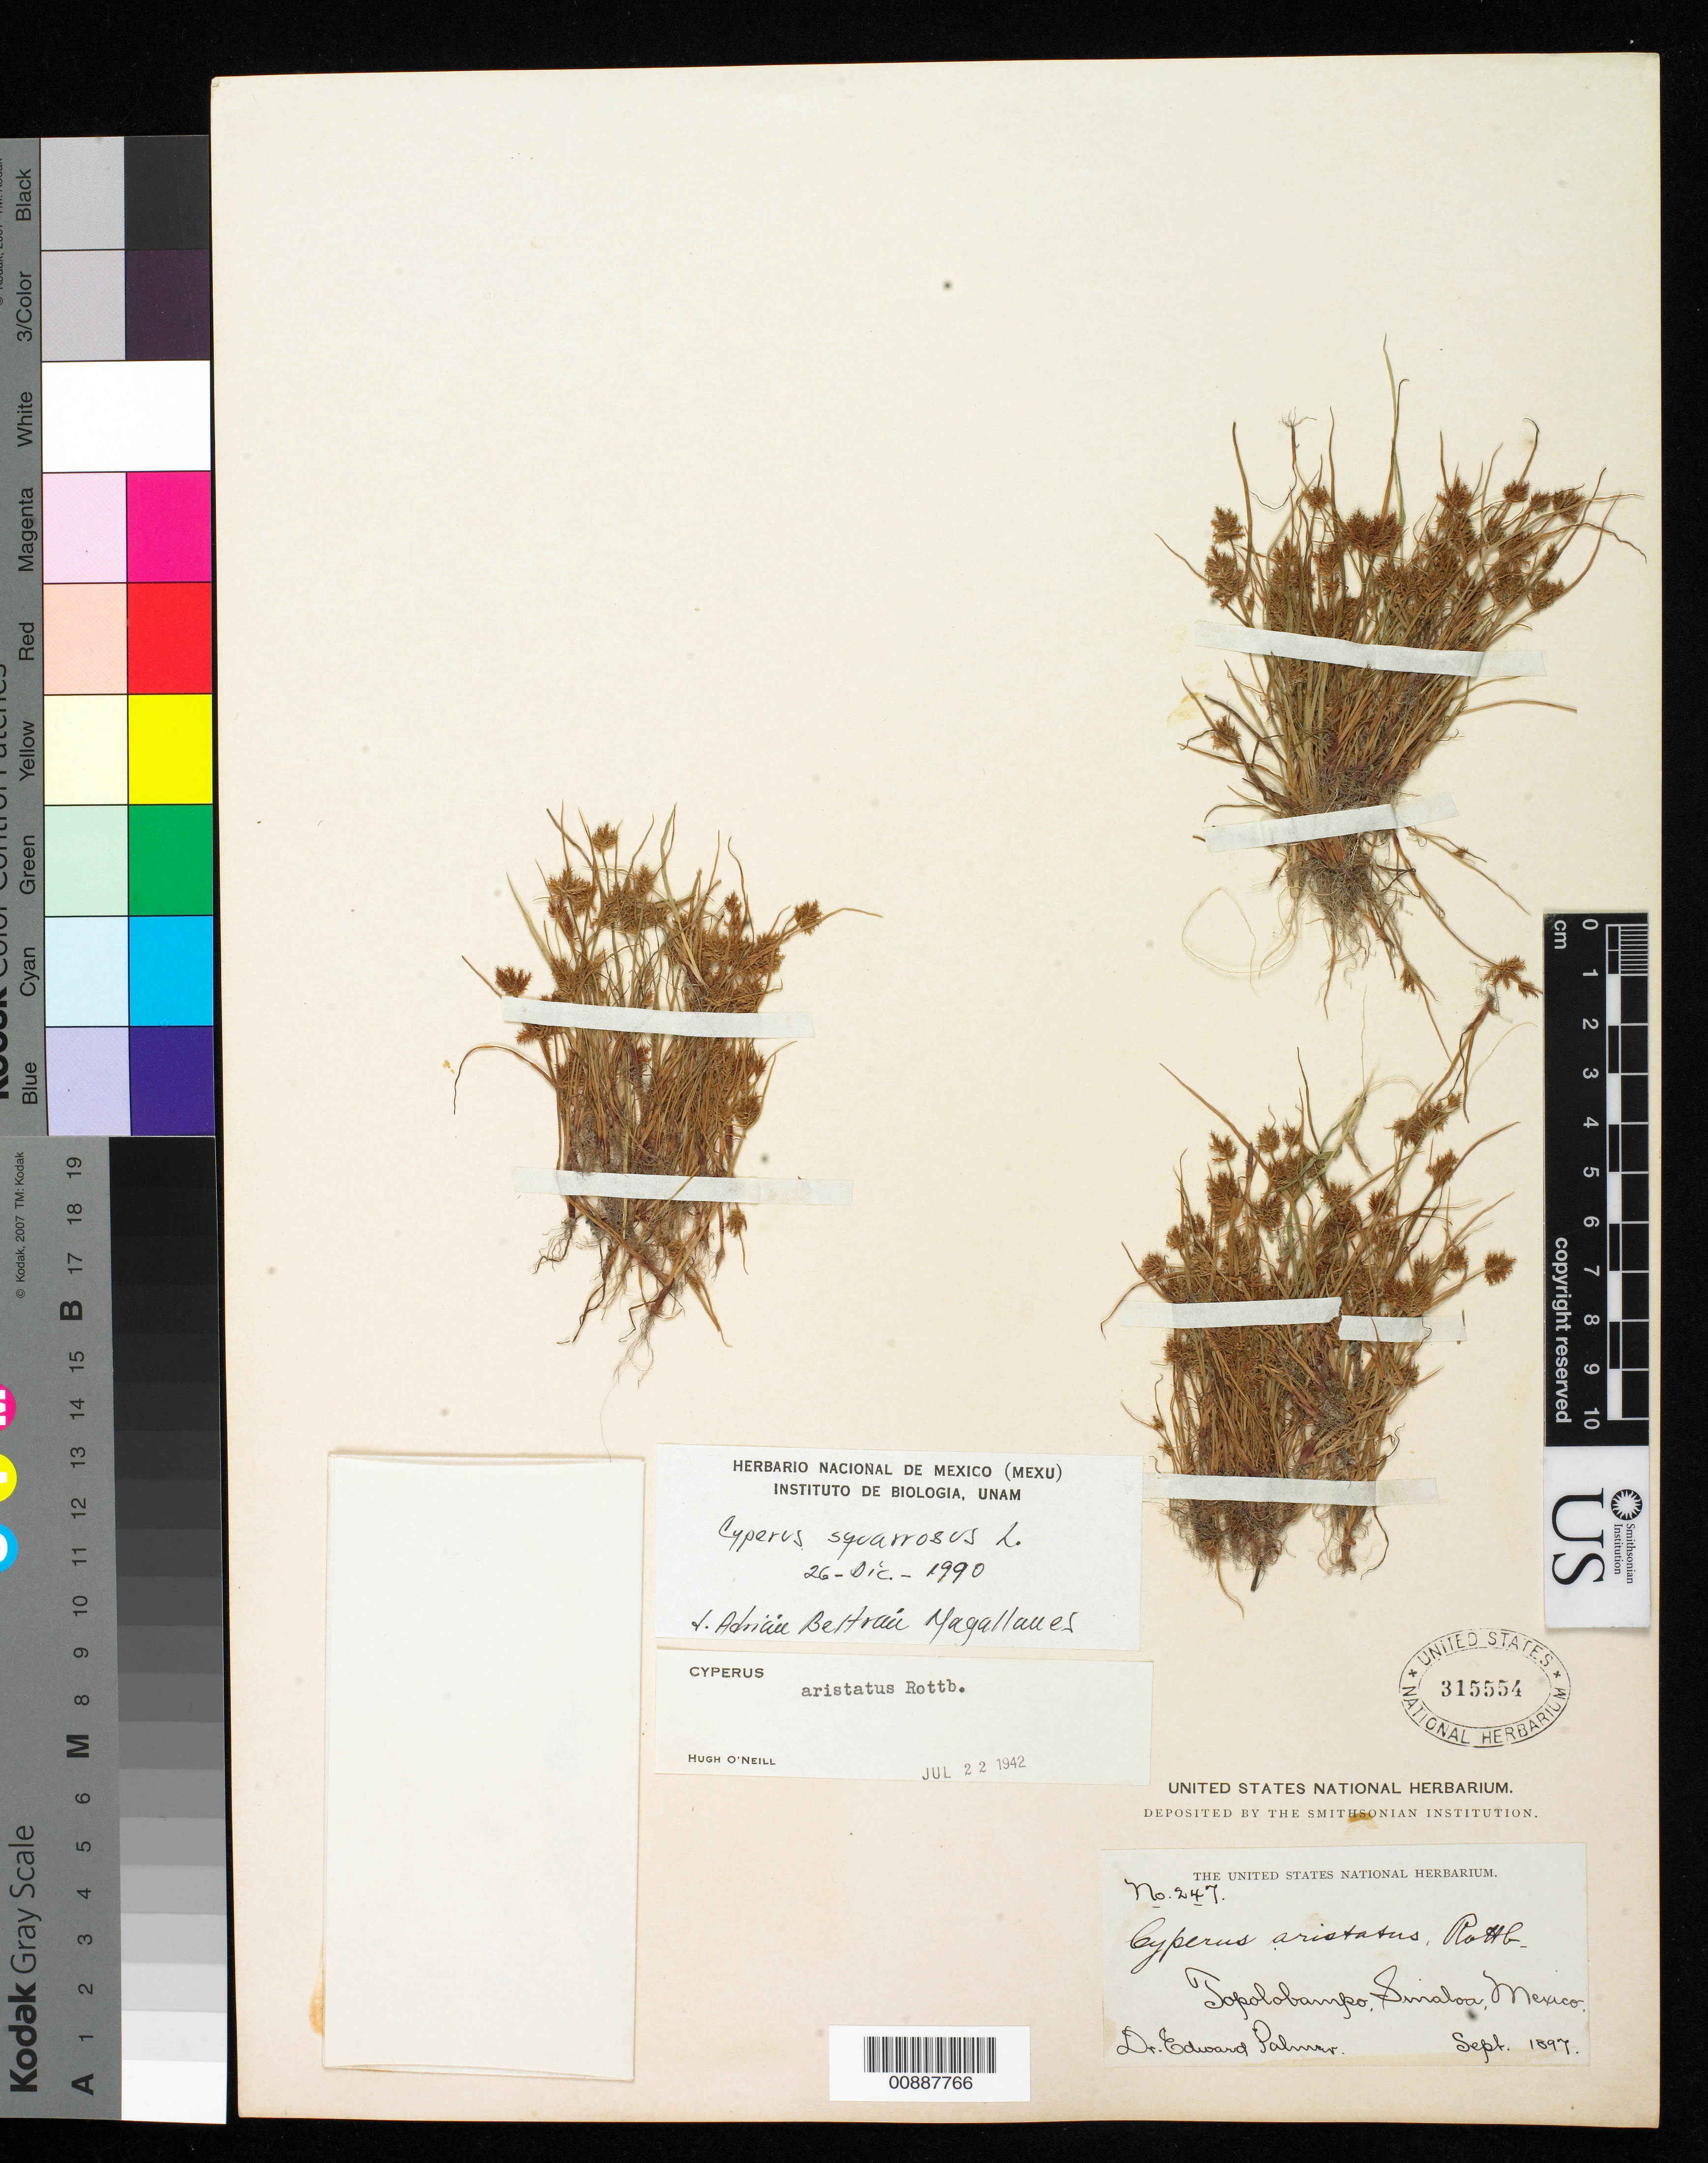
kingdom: Plantae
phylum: Tracheophyta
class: Liliopsida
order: Poales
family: Cyperaceae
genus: Cyperus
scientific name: Cyperus squarrosus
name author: L.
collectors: E. Palmer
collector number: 247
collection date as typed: Sep 1897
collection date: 1897-09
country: Mexico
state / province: Sinaloa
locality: Topolobampo, Sinaloa.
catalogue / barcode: US 315554